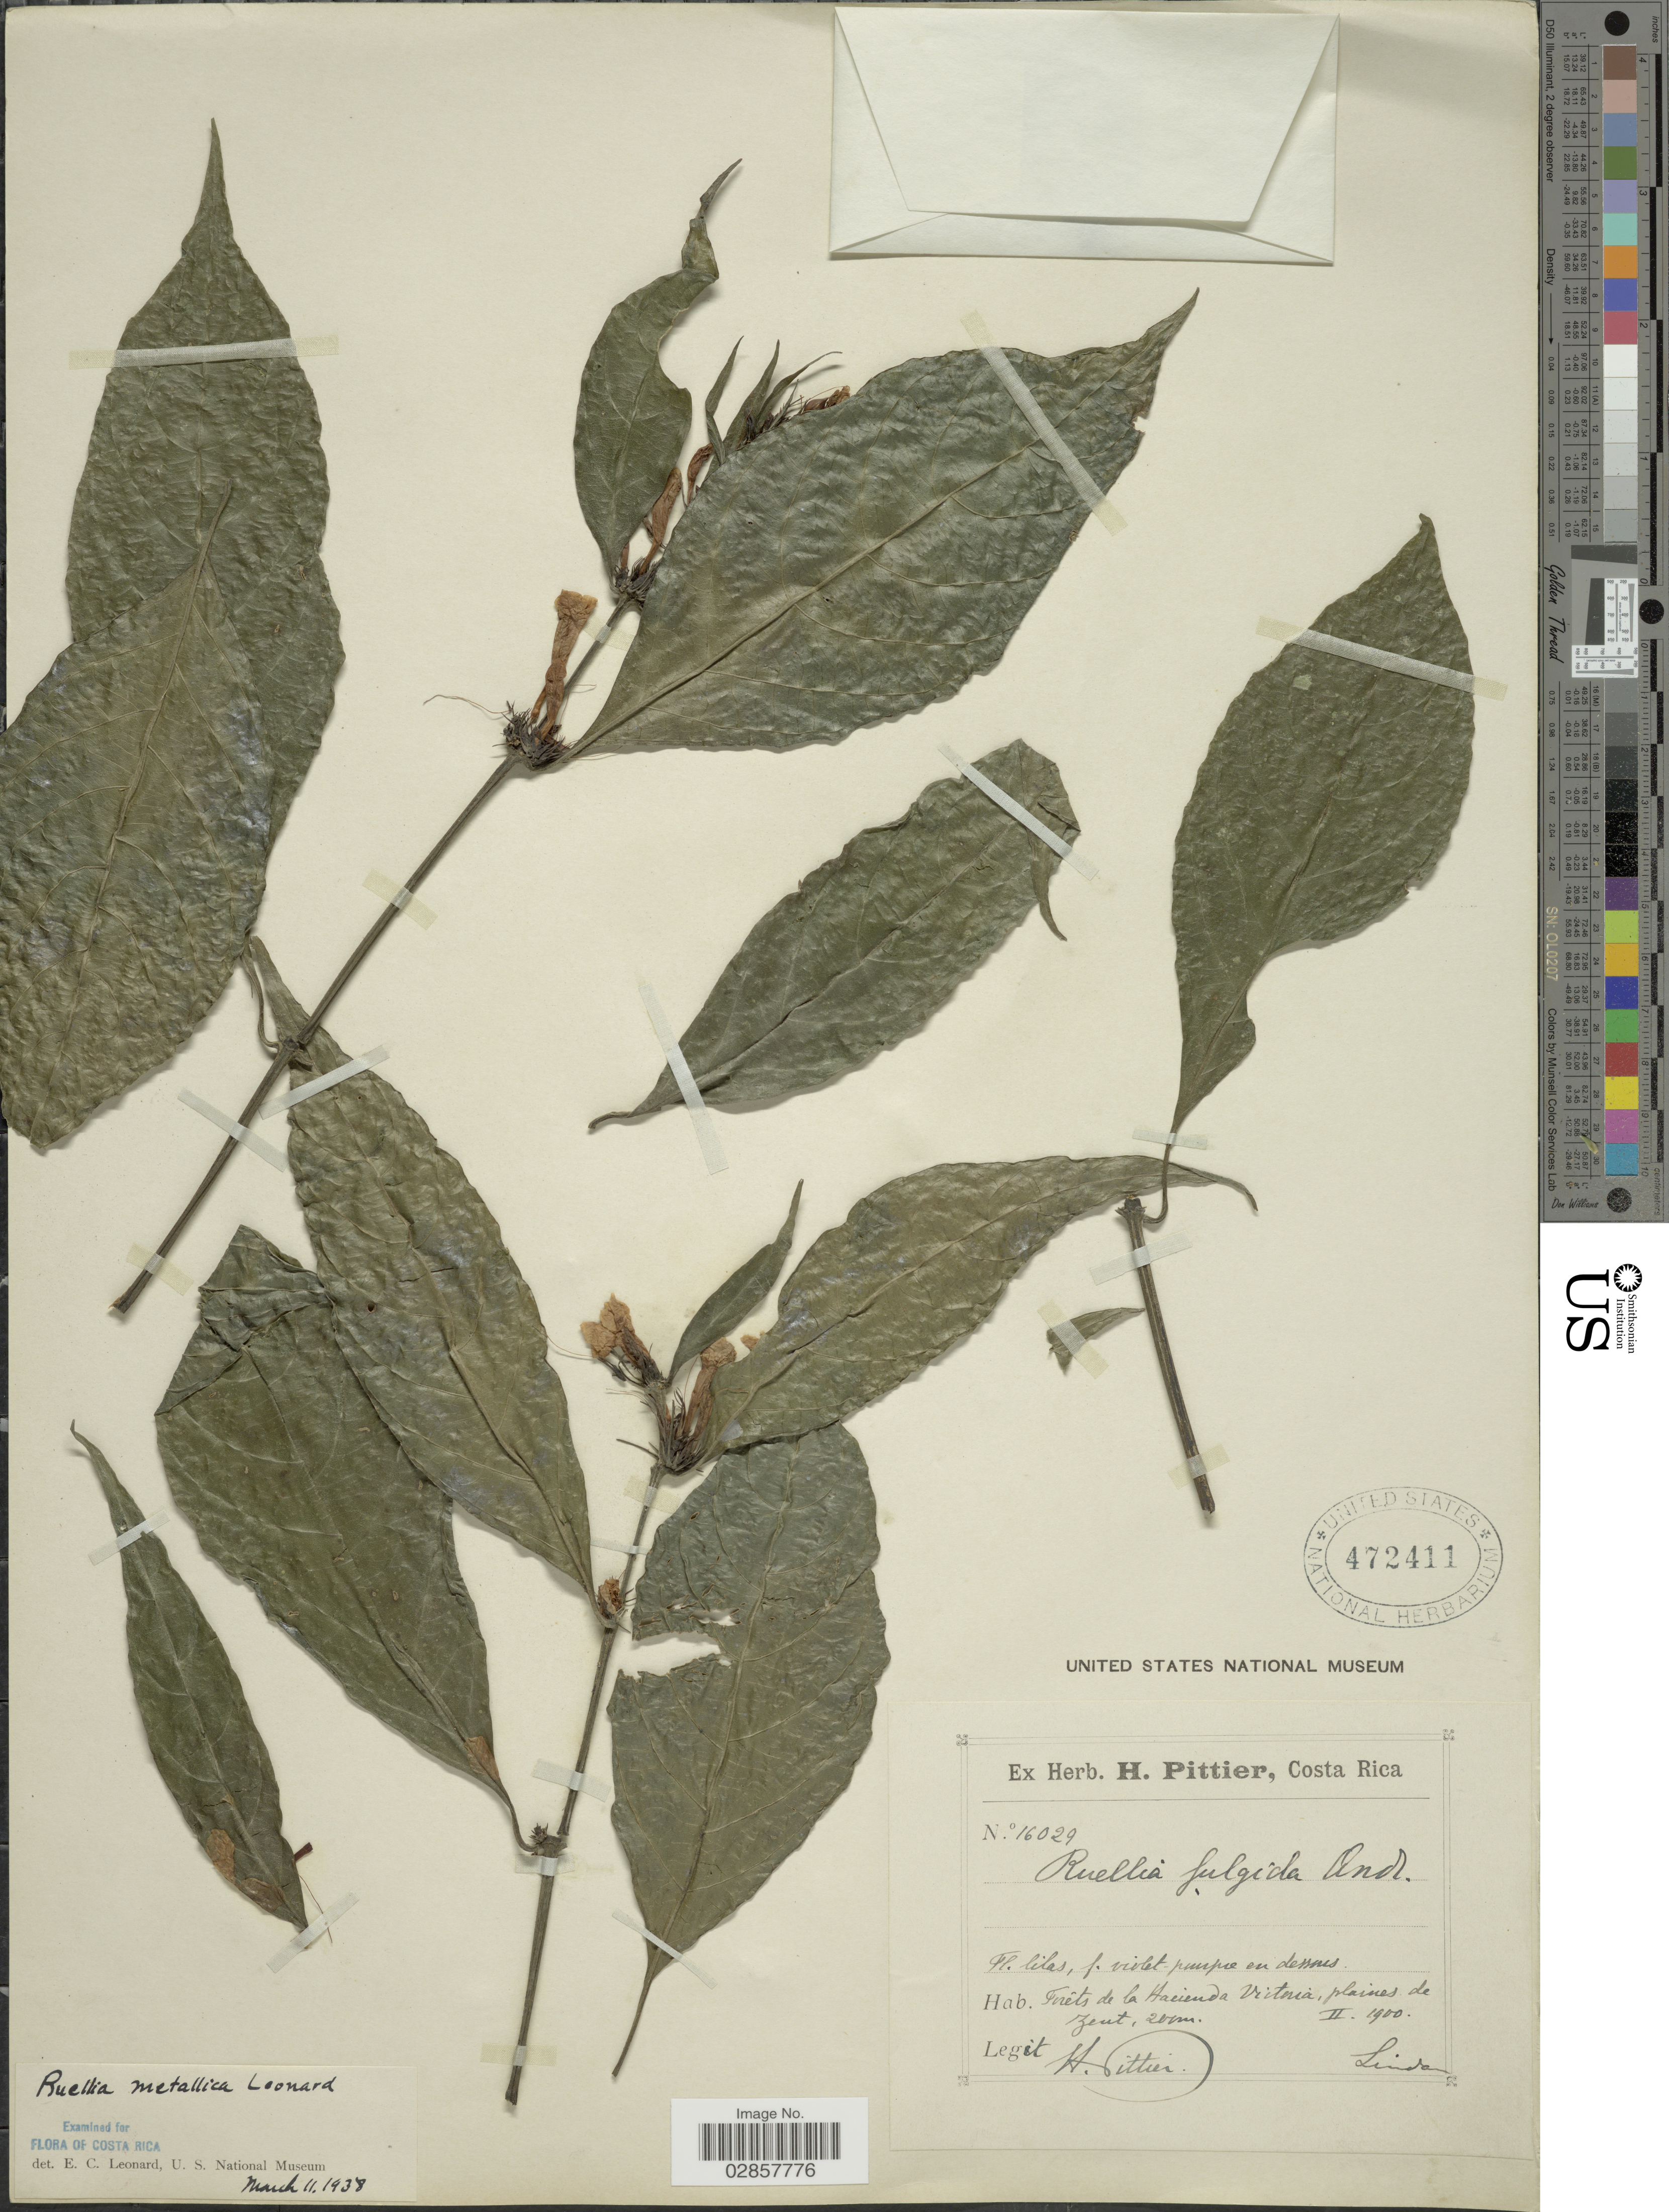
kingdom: Plantae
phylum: Tracheophyta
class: Magnoliopsida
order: Lamiales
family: Acanthaceae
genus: Ruellia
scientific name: Ruellia metallica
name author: Leonard in Standl.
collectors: H. F. Pittier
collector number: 16029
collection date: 1900-02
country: Costa Rica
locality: Forêts de la Hacienda Victoria, plaines de Zent.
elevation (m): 200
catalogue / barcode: US 472411